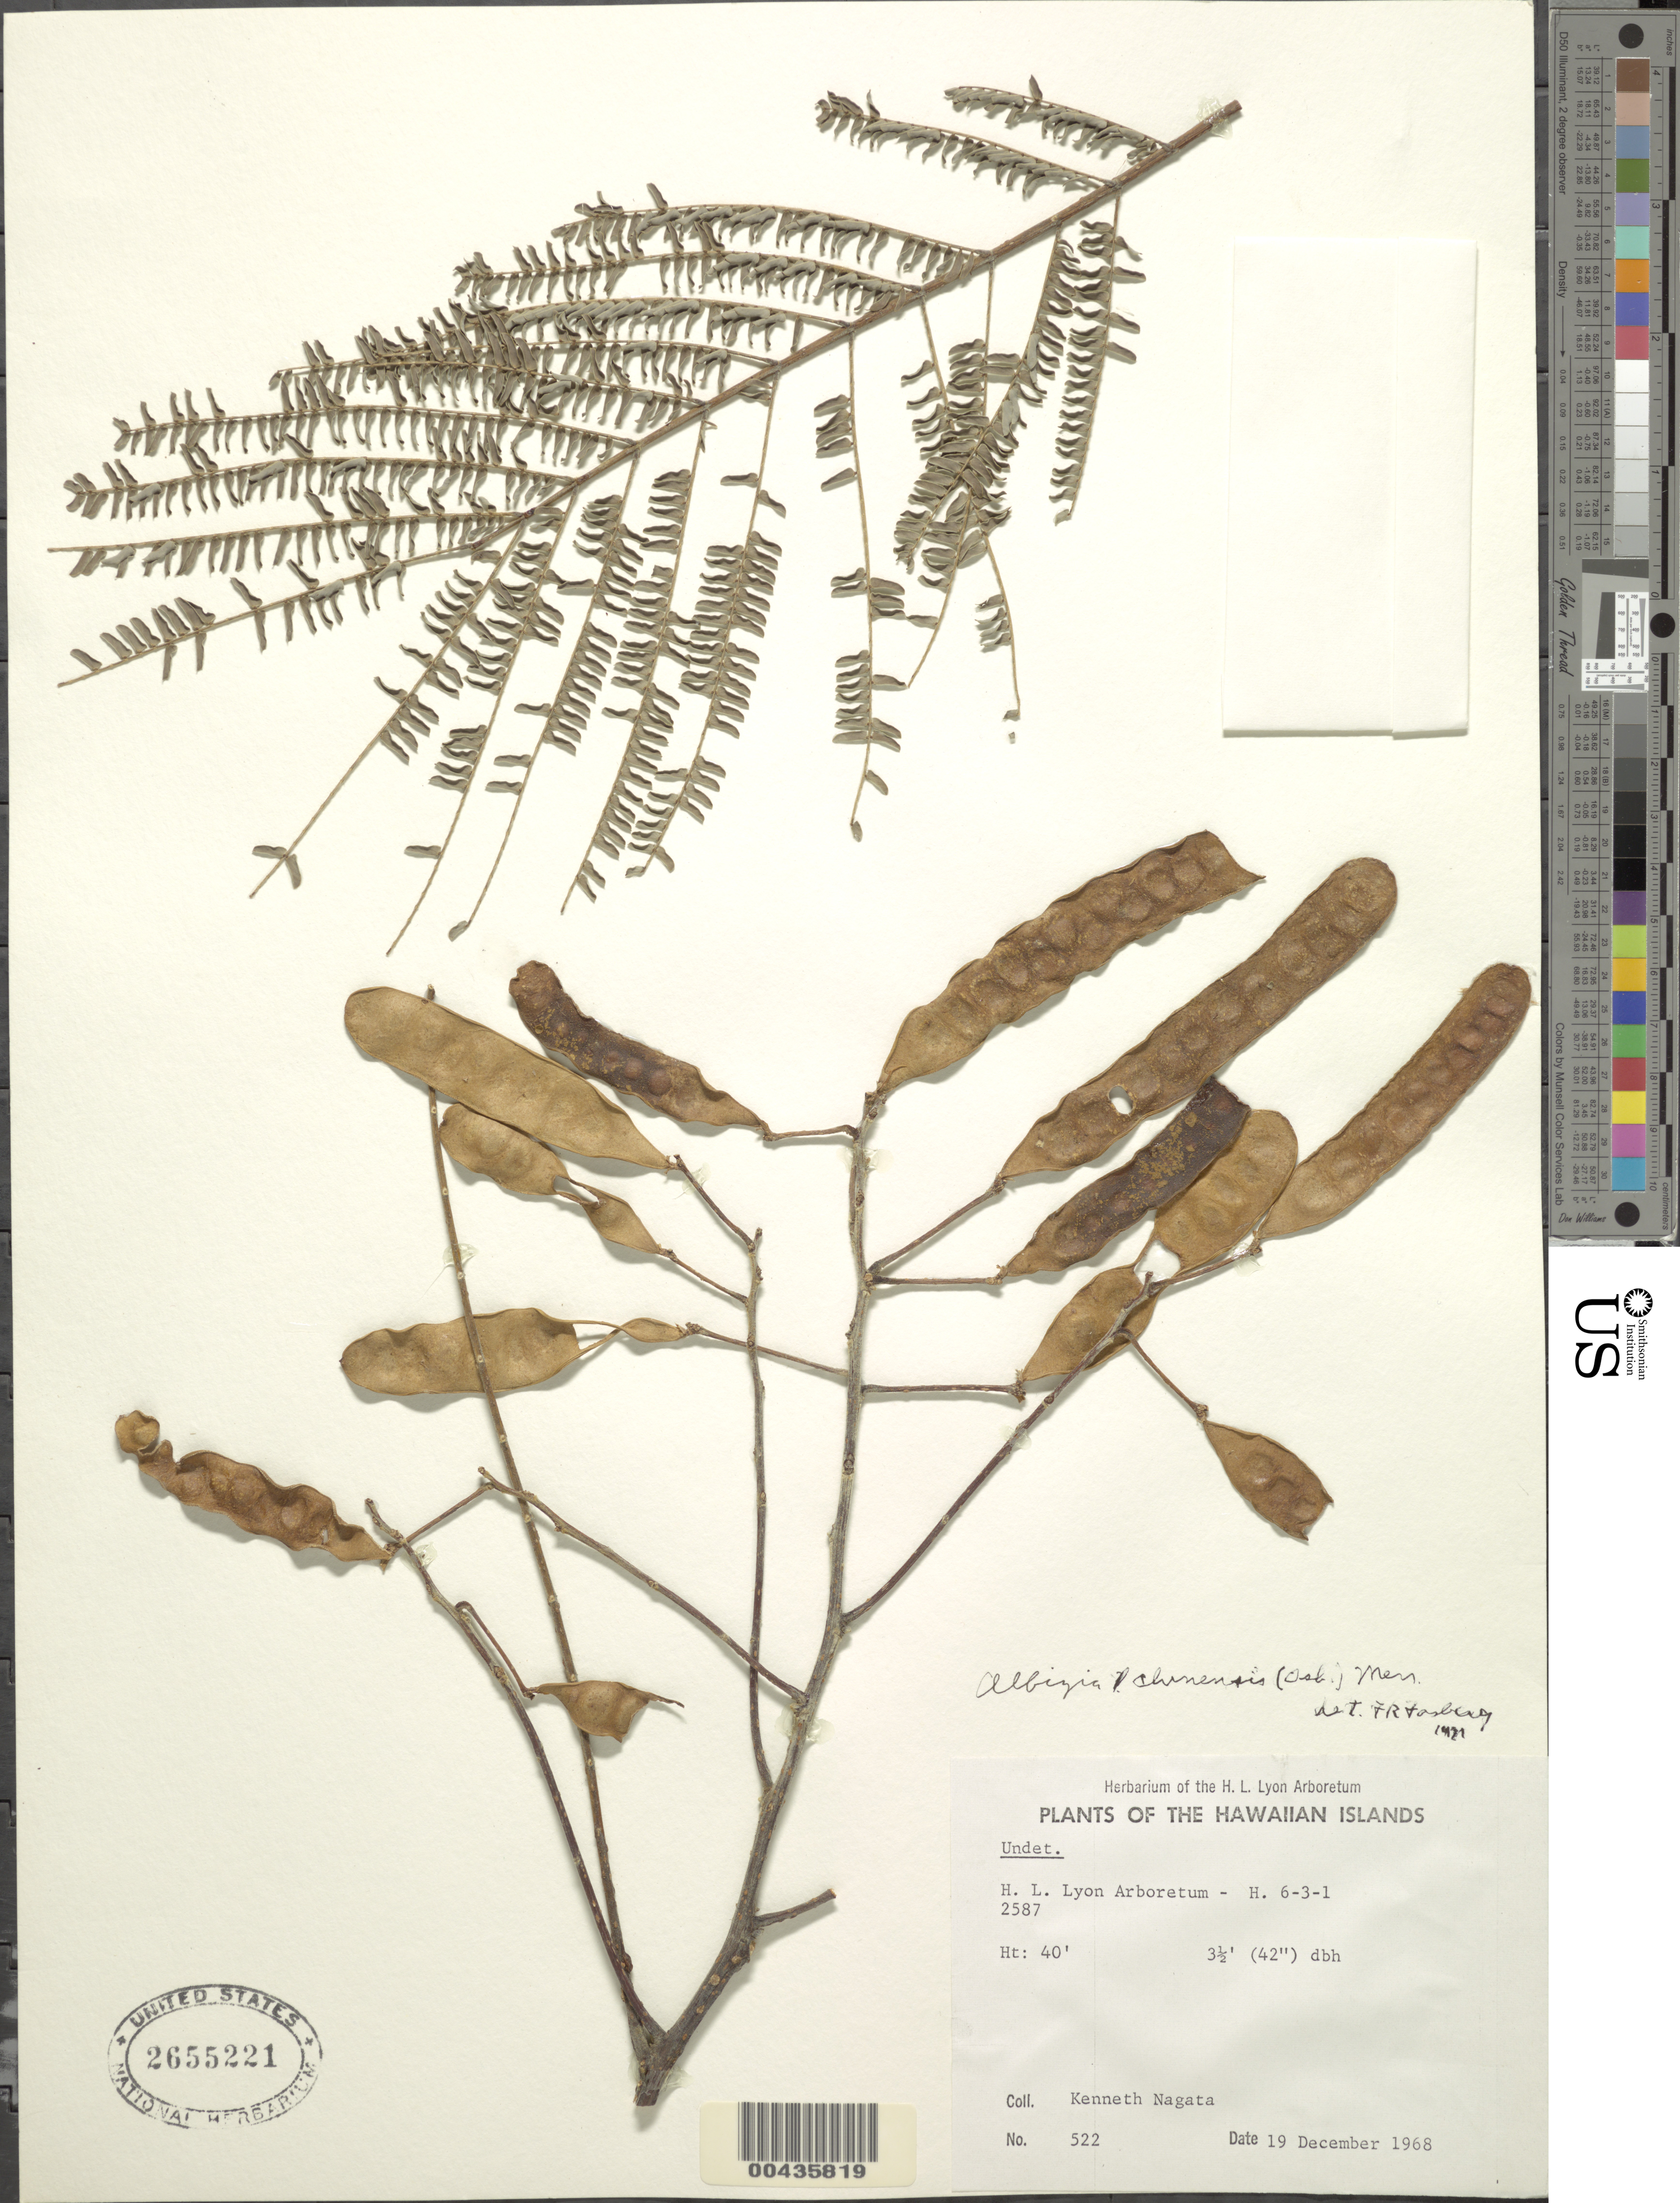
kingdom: Plantae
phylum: Tracheophyta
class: Magnoliopsida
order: Fabales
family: Fabaceae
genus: Albizia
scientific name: Albizia chinensis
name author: (Osbeck) Merr.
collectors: K. Nagata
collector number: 522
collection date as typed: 19 Dec 1968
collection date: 1968-12-19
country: United States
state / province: Hawaii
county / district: Hawaii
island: Hawaii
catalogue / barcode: US 2655221